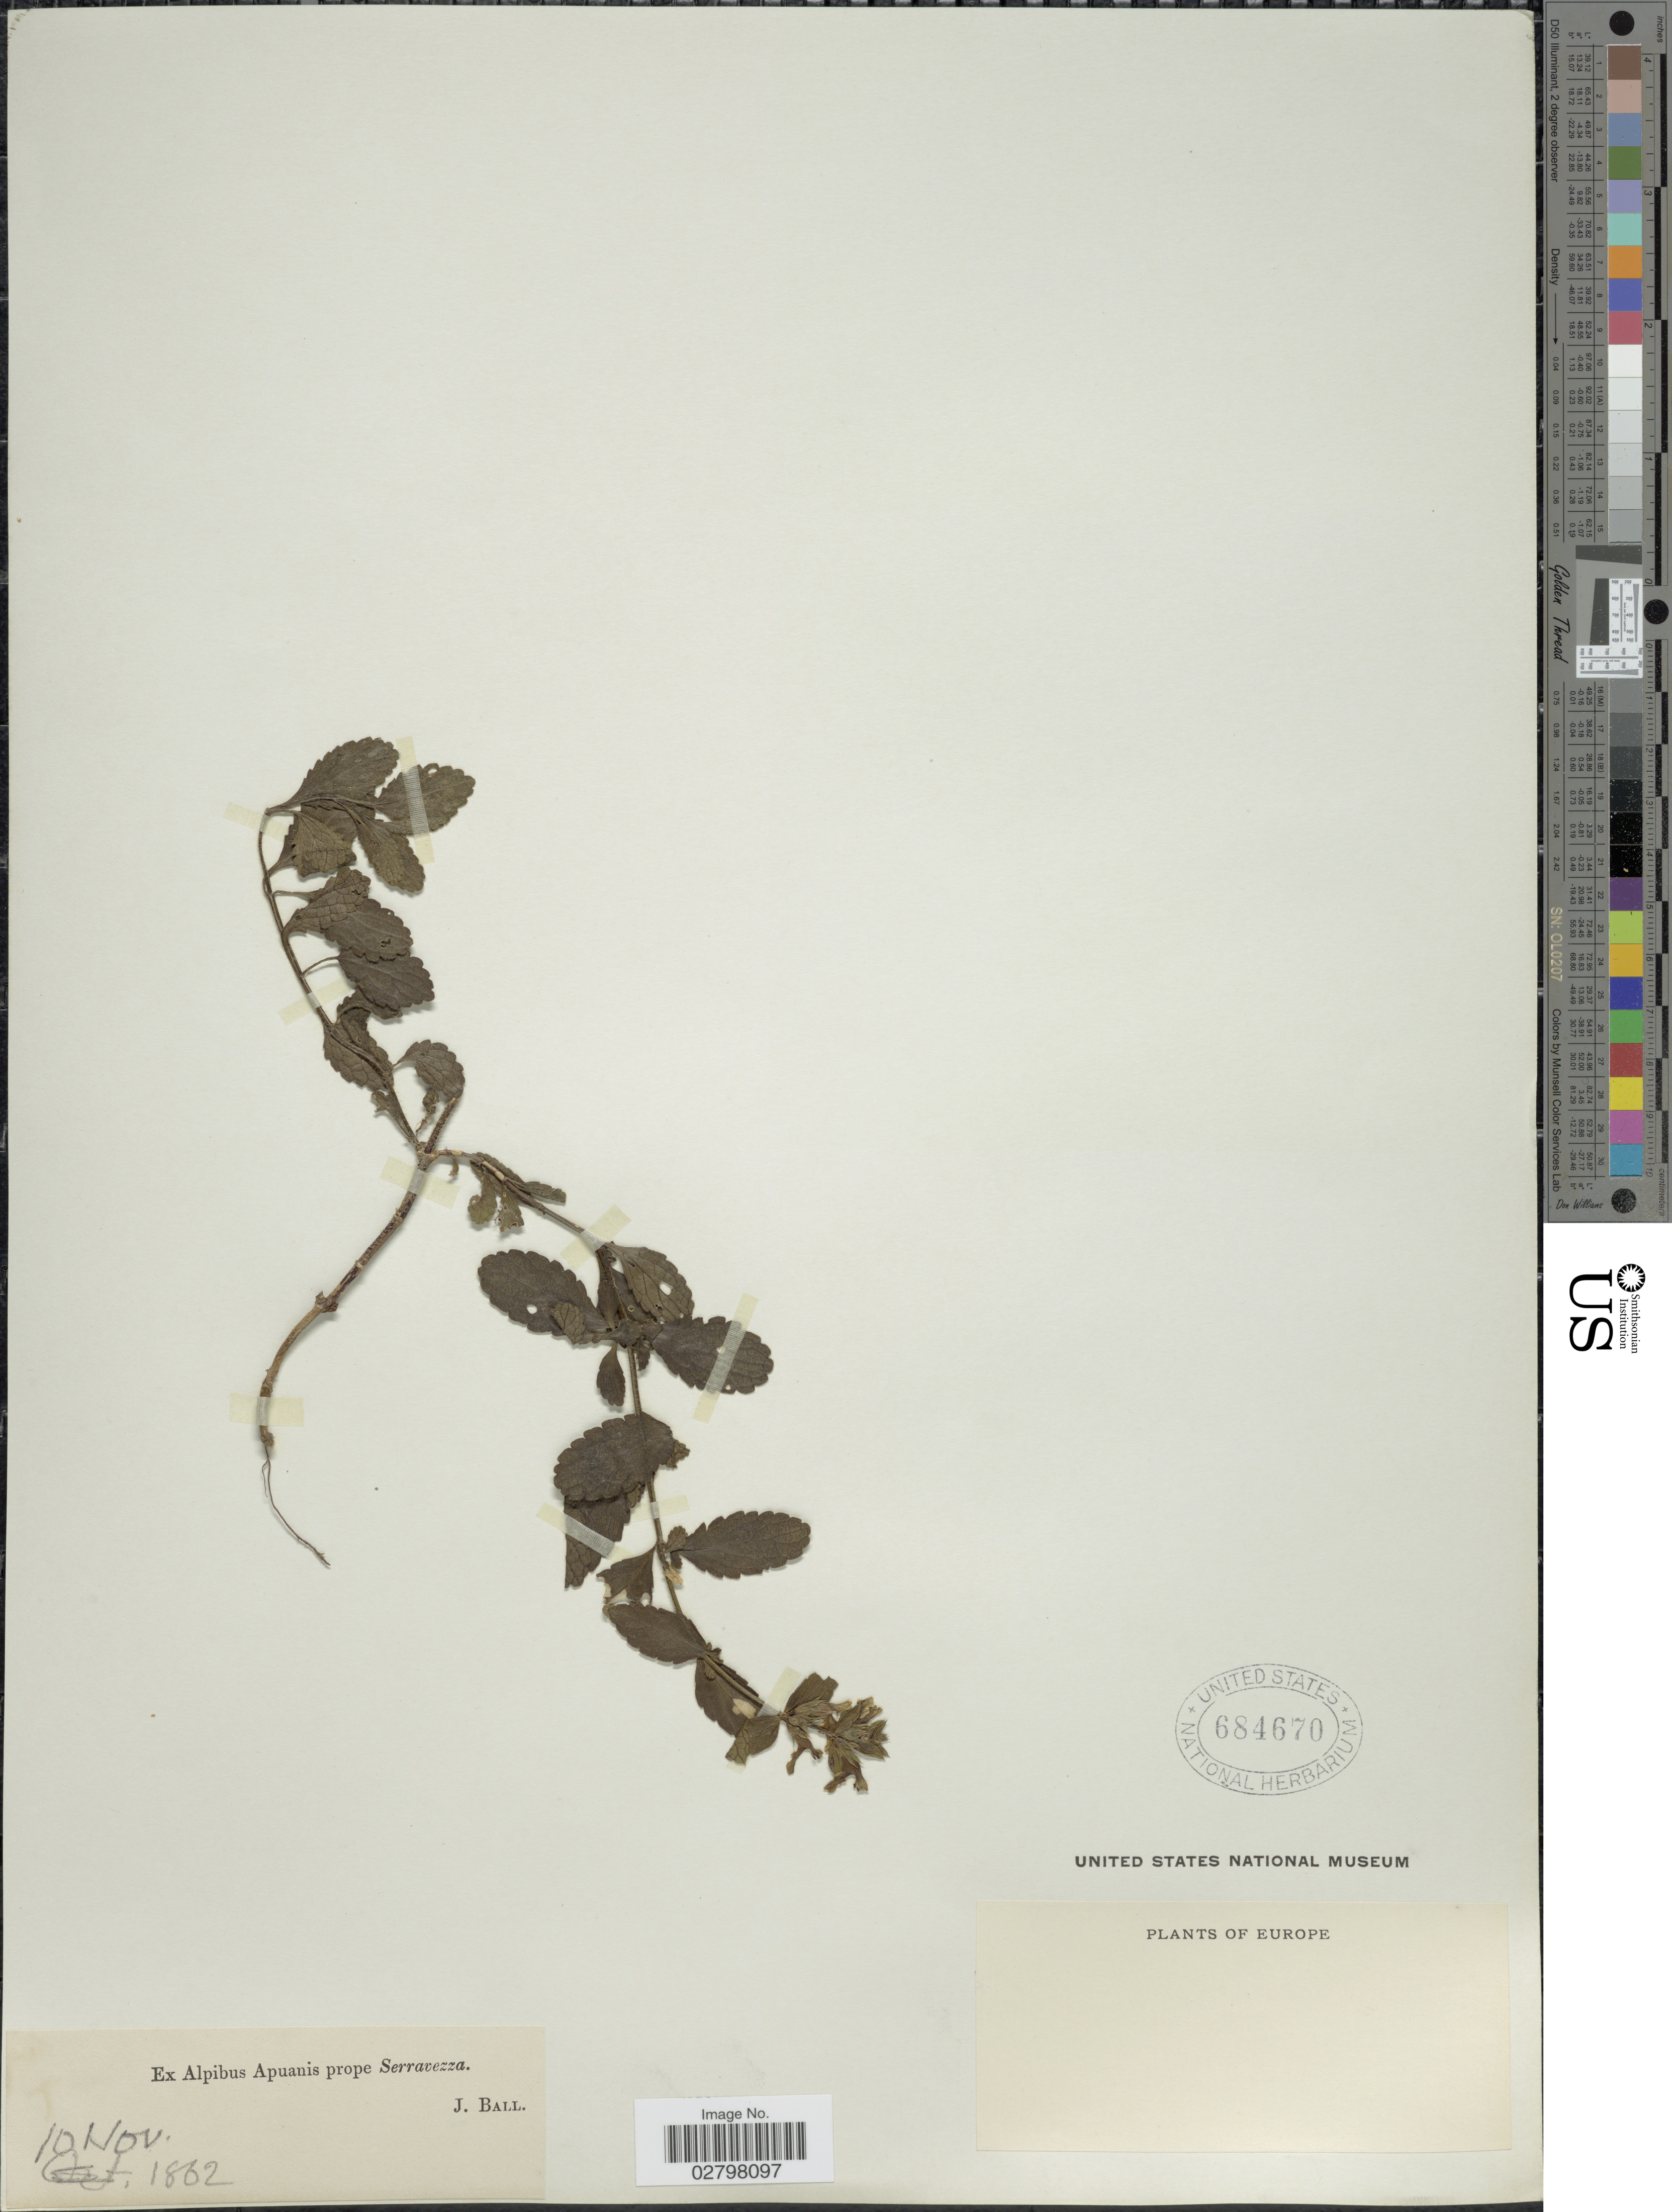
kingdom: Plantae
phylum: Tracheophyta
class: Magnoliopsida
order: Lamiales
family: Lamiaceae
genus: Stachys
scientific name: Stachys sp.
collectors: J. Ball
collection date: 1862-11-10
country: Italy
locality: Europe. Ex Alpibus Apuanis prope Seravezza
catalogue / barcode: US 684670